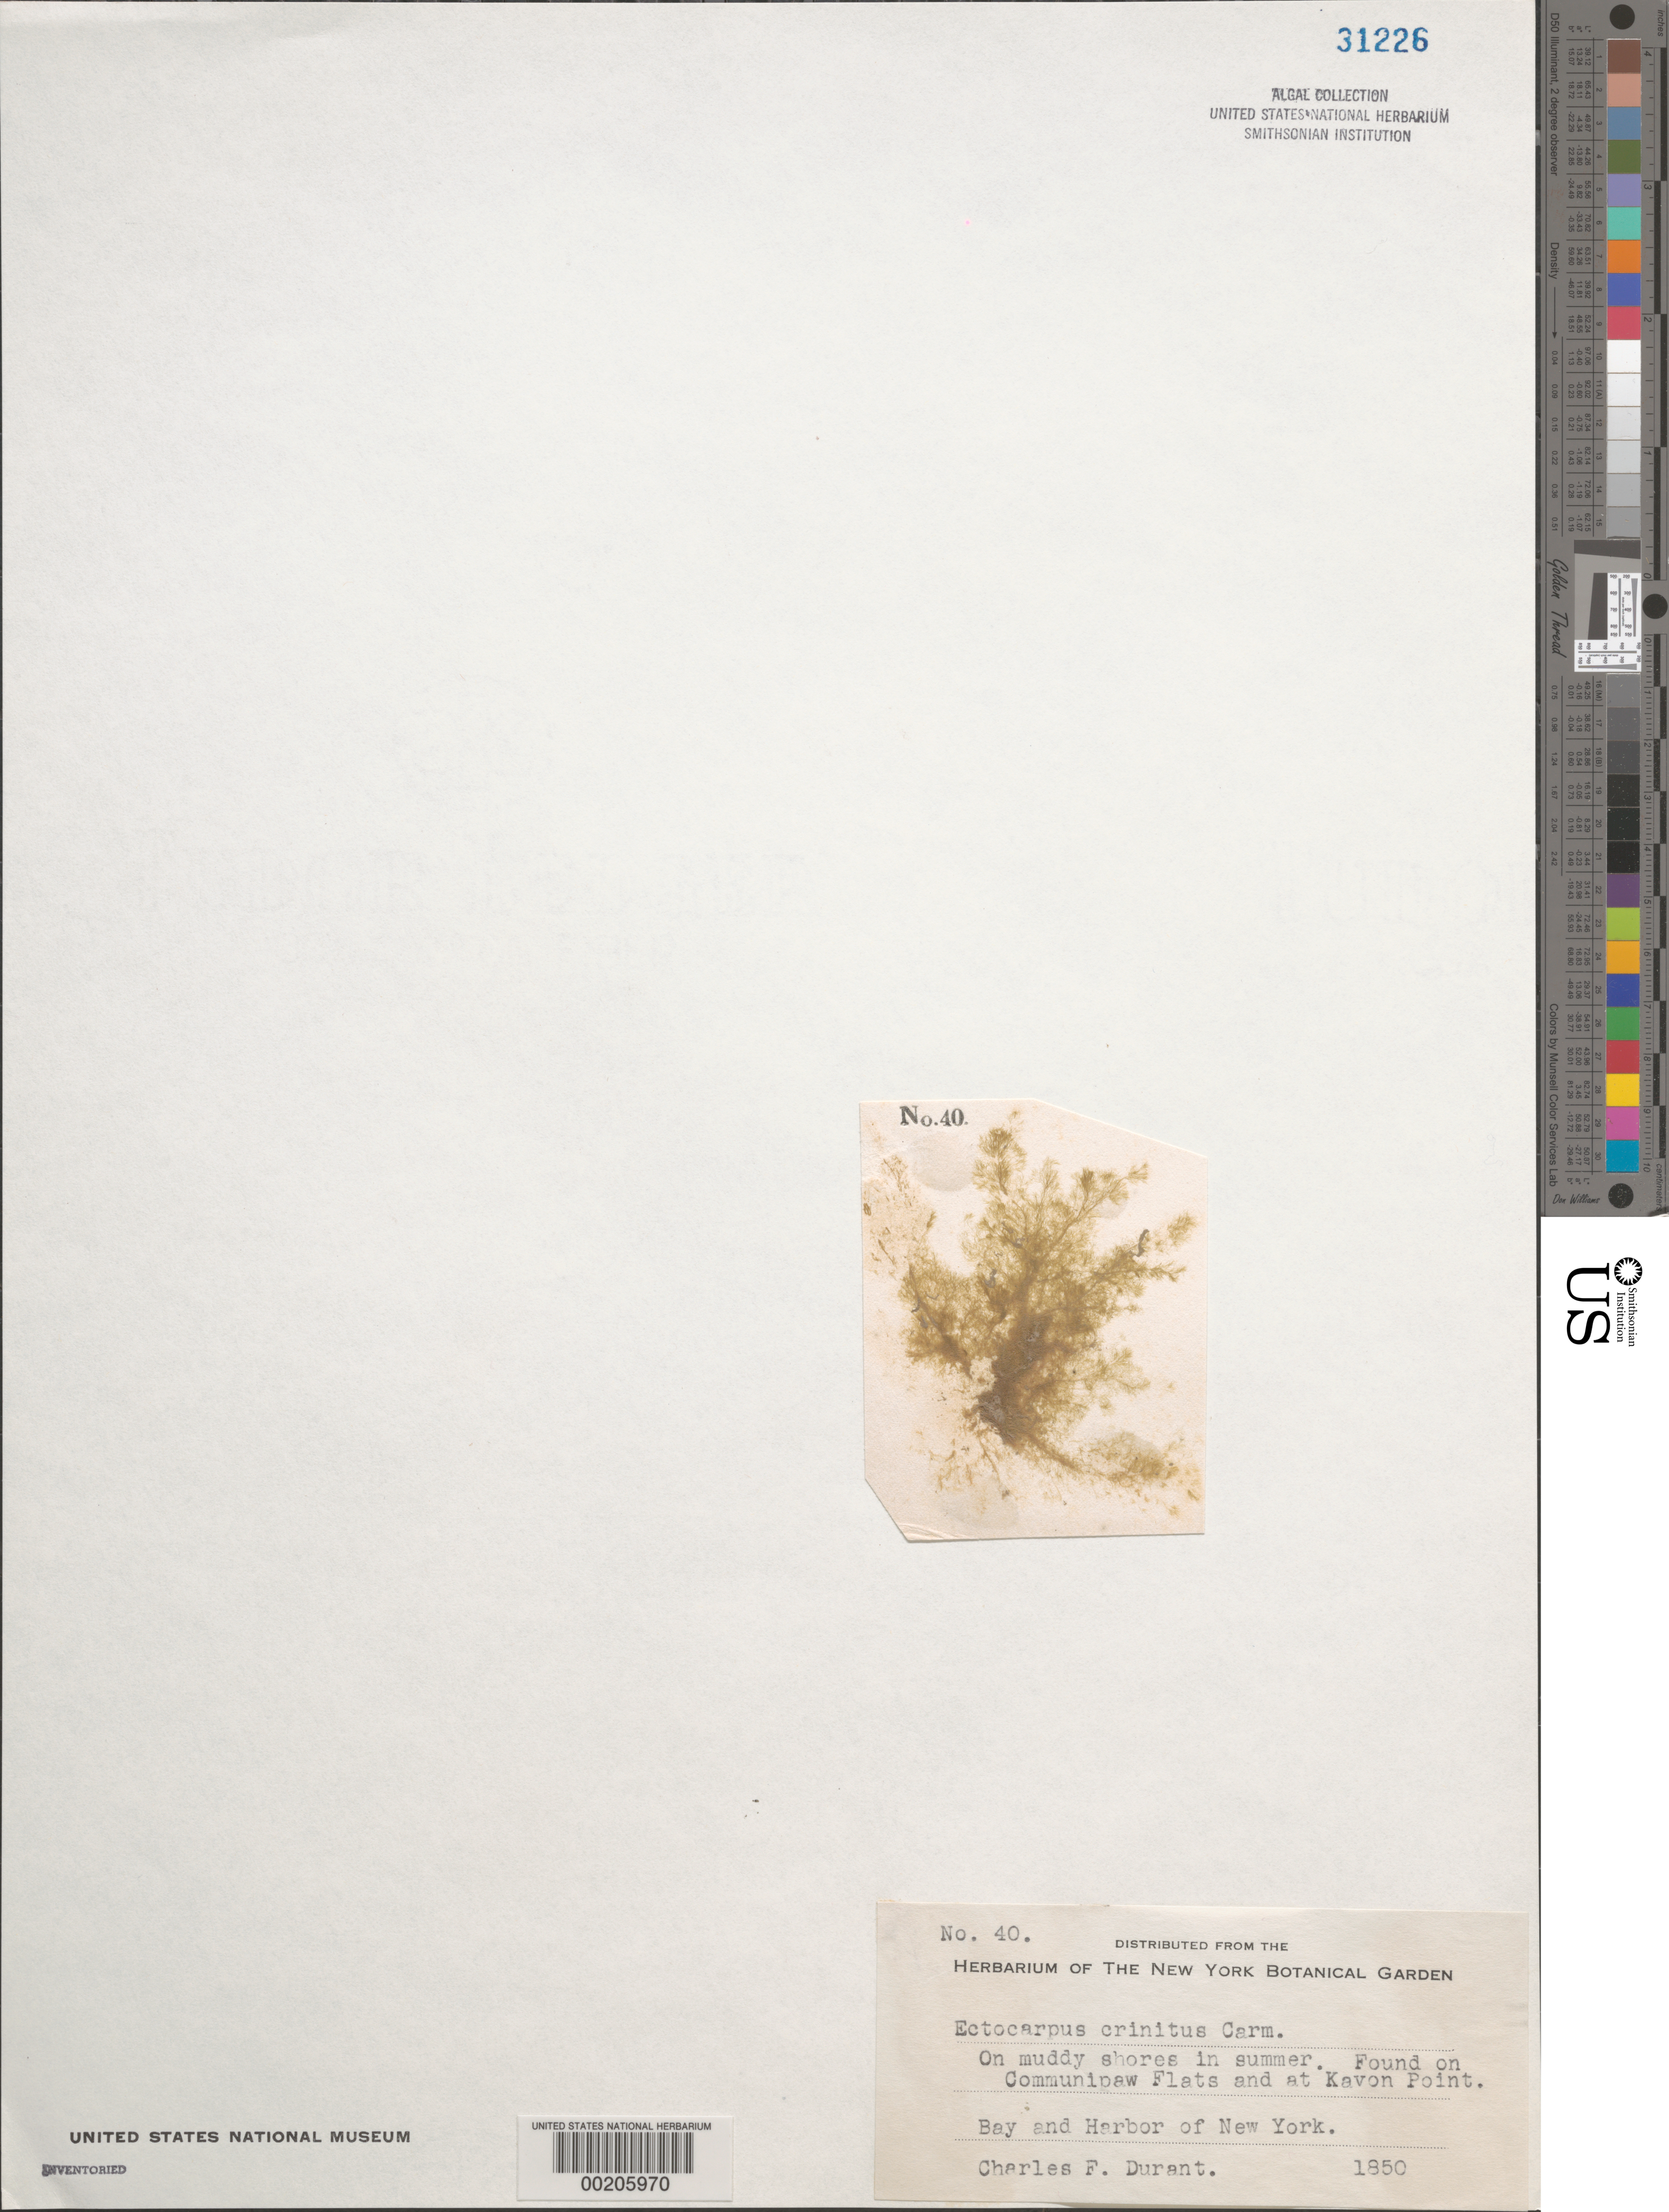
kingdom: Chromista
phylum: Ochrophyta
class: Phaeophyceae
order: Ectocarpales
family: Ectocarpaceae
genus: Ectocarpus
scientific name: Ectocarpus crinitus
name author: Carmich. in Harv.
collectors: C. Durant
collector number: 40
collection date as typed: Sum 1850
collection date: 1850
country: United States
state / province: New Jersey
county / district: Hudson County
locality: Communipaw Flats and Kavon Point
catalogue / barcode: US 31226